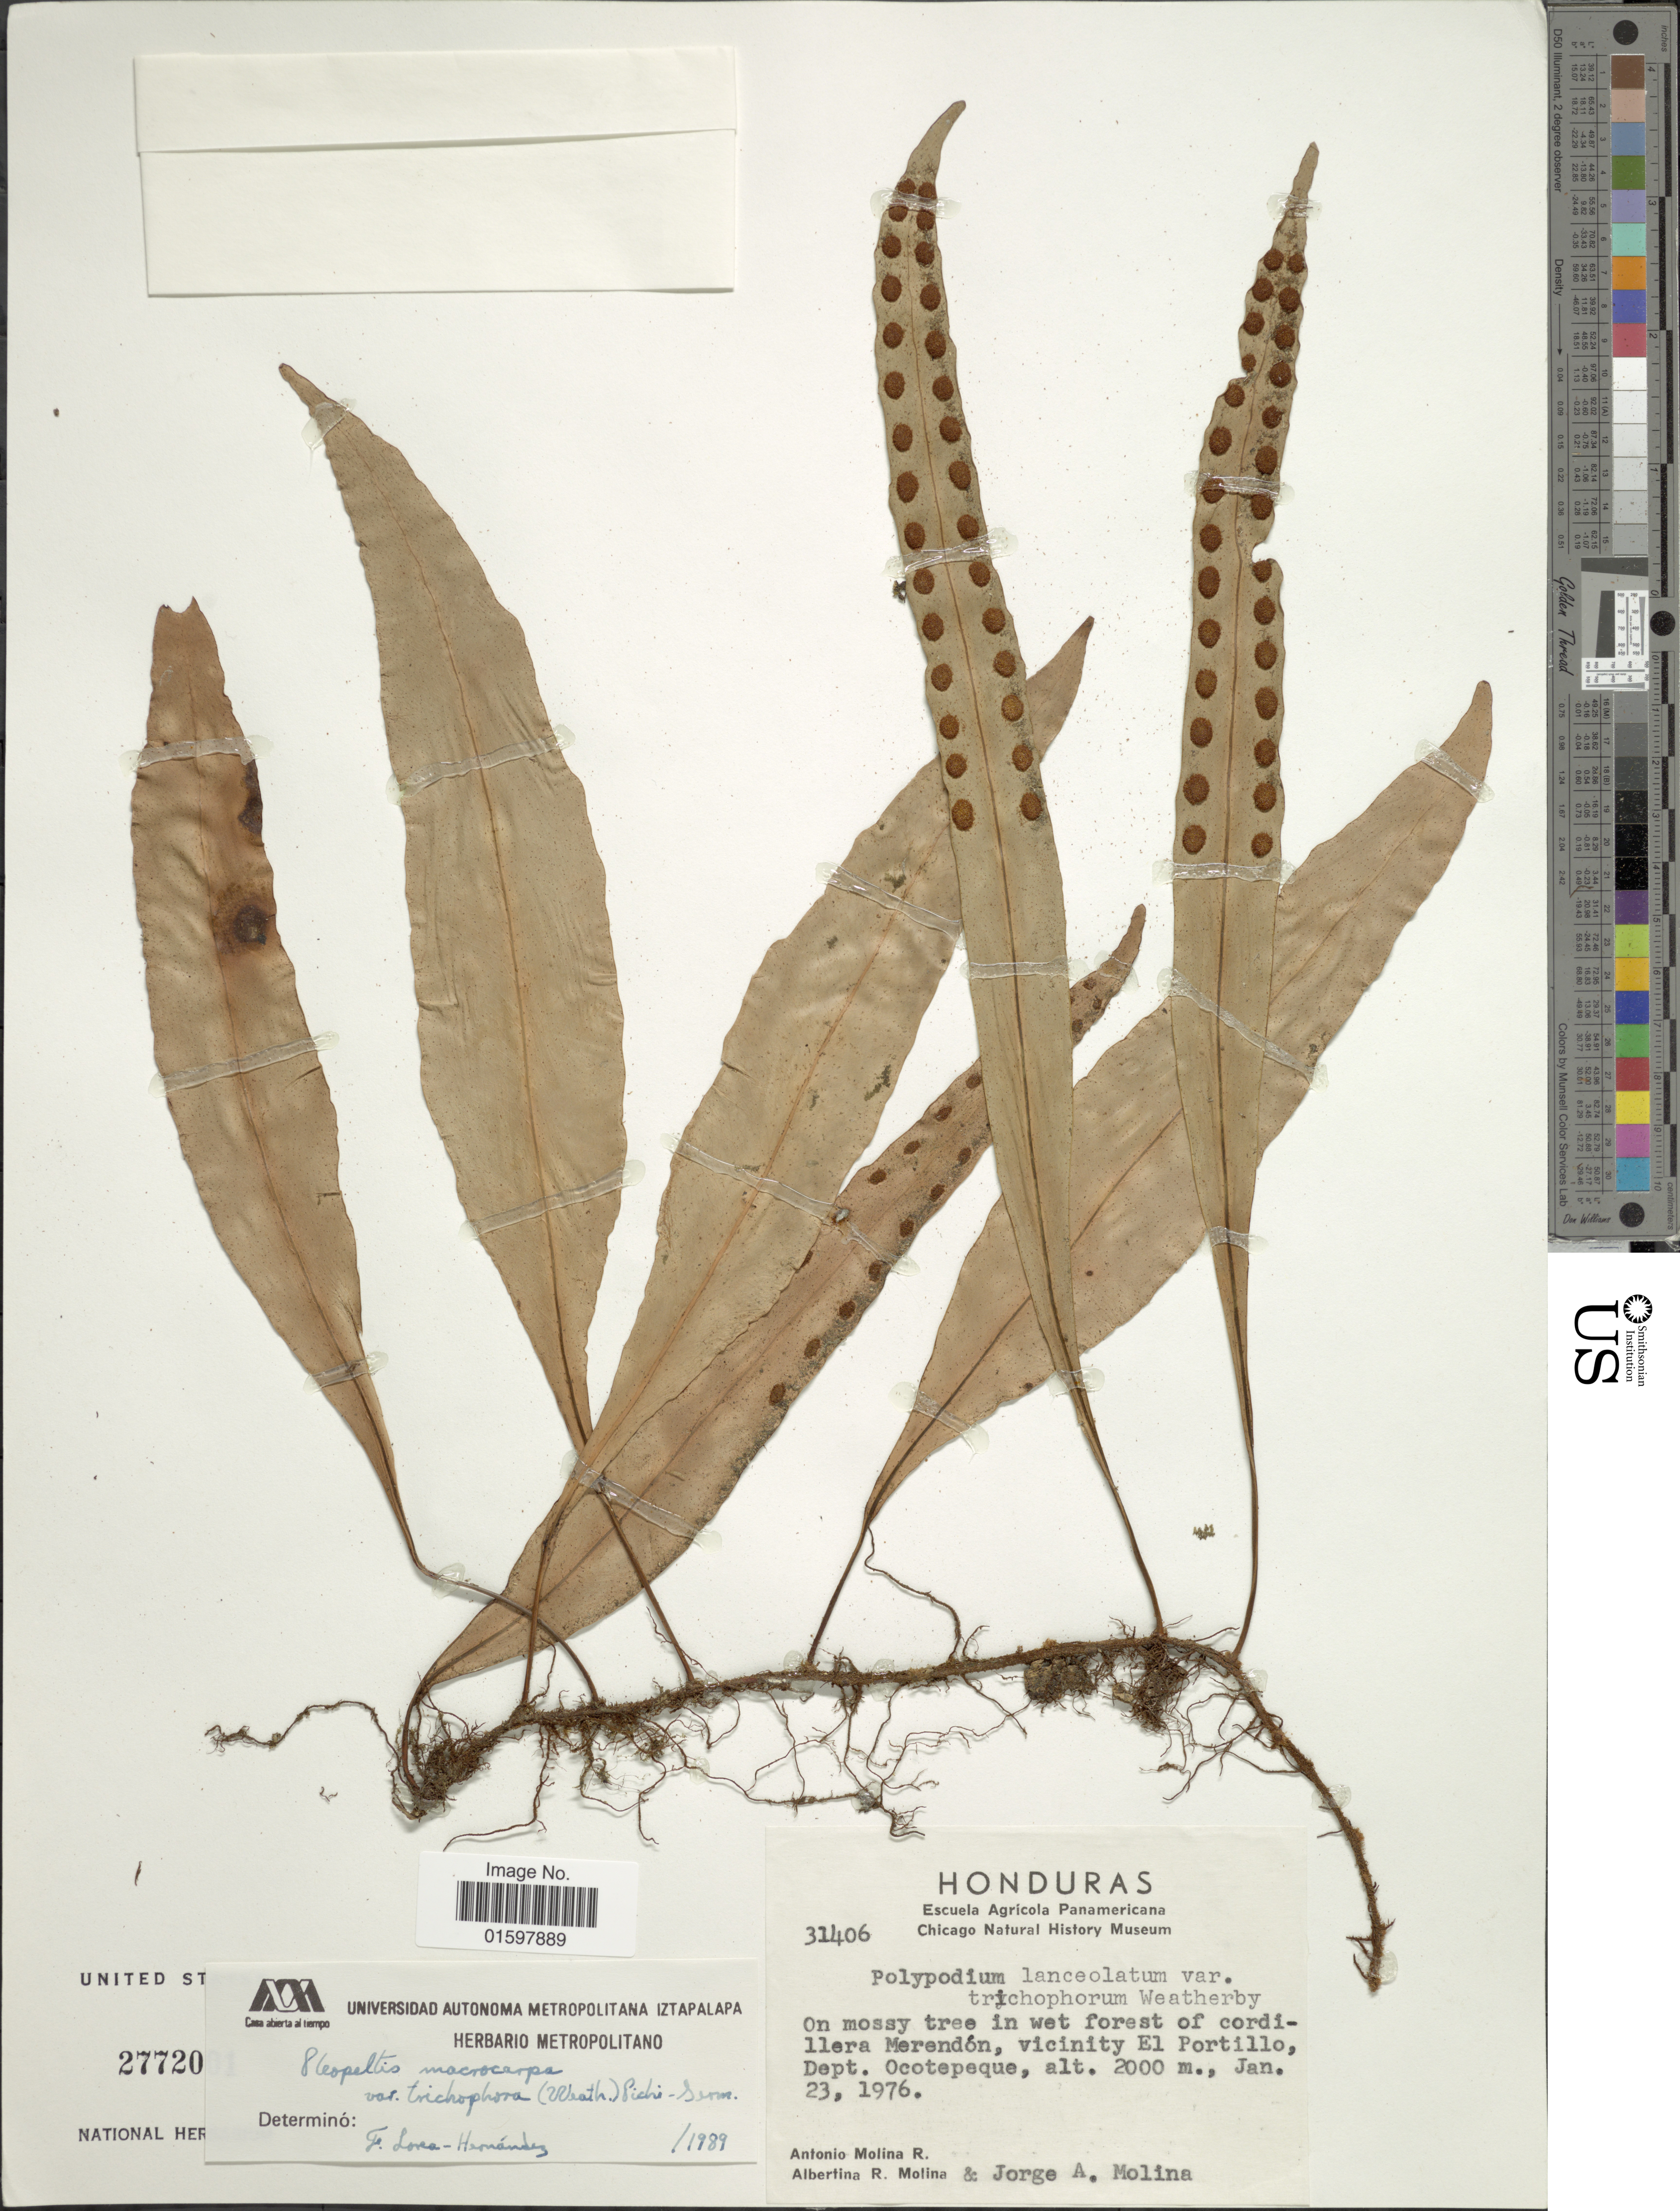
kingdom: Plantae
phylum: Tracheophyta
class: Polypodiopsida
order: Polypodiales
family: Polypodiaceae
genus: Pleopeltis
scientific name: Pleopeltis mexicana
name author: (Fée) Mickel & Beitel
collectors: A. Molina R., A. R. Molina & J. A. Molina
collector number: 31406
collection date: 1976-01-23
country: Honduras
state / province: Ocotepeque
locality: On mossy tree in wet forest of cordillera Merendón, vicinity El Portillo, Dept. Ocotepeque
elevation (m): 2000